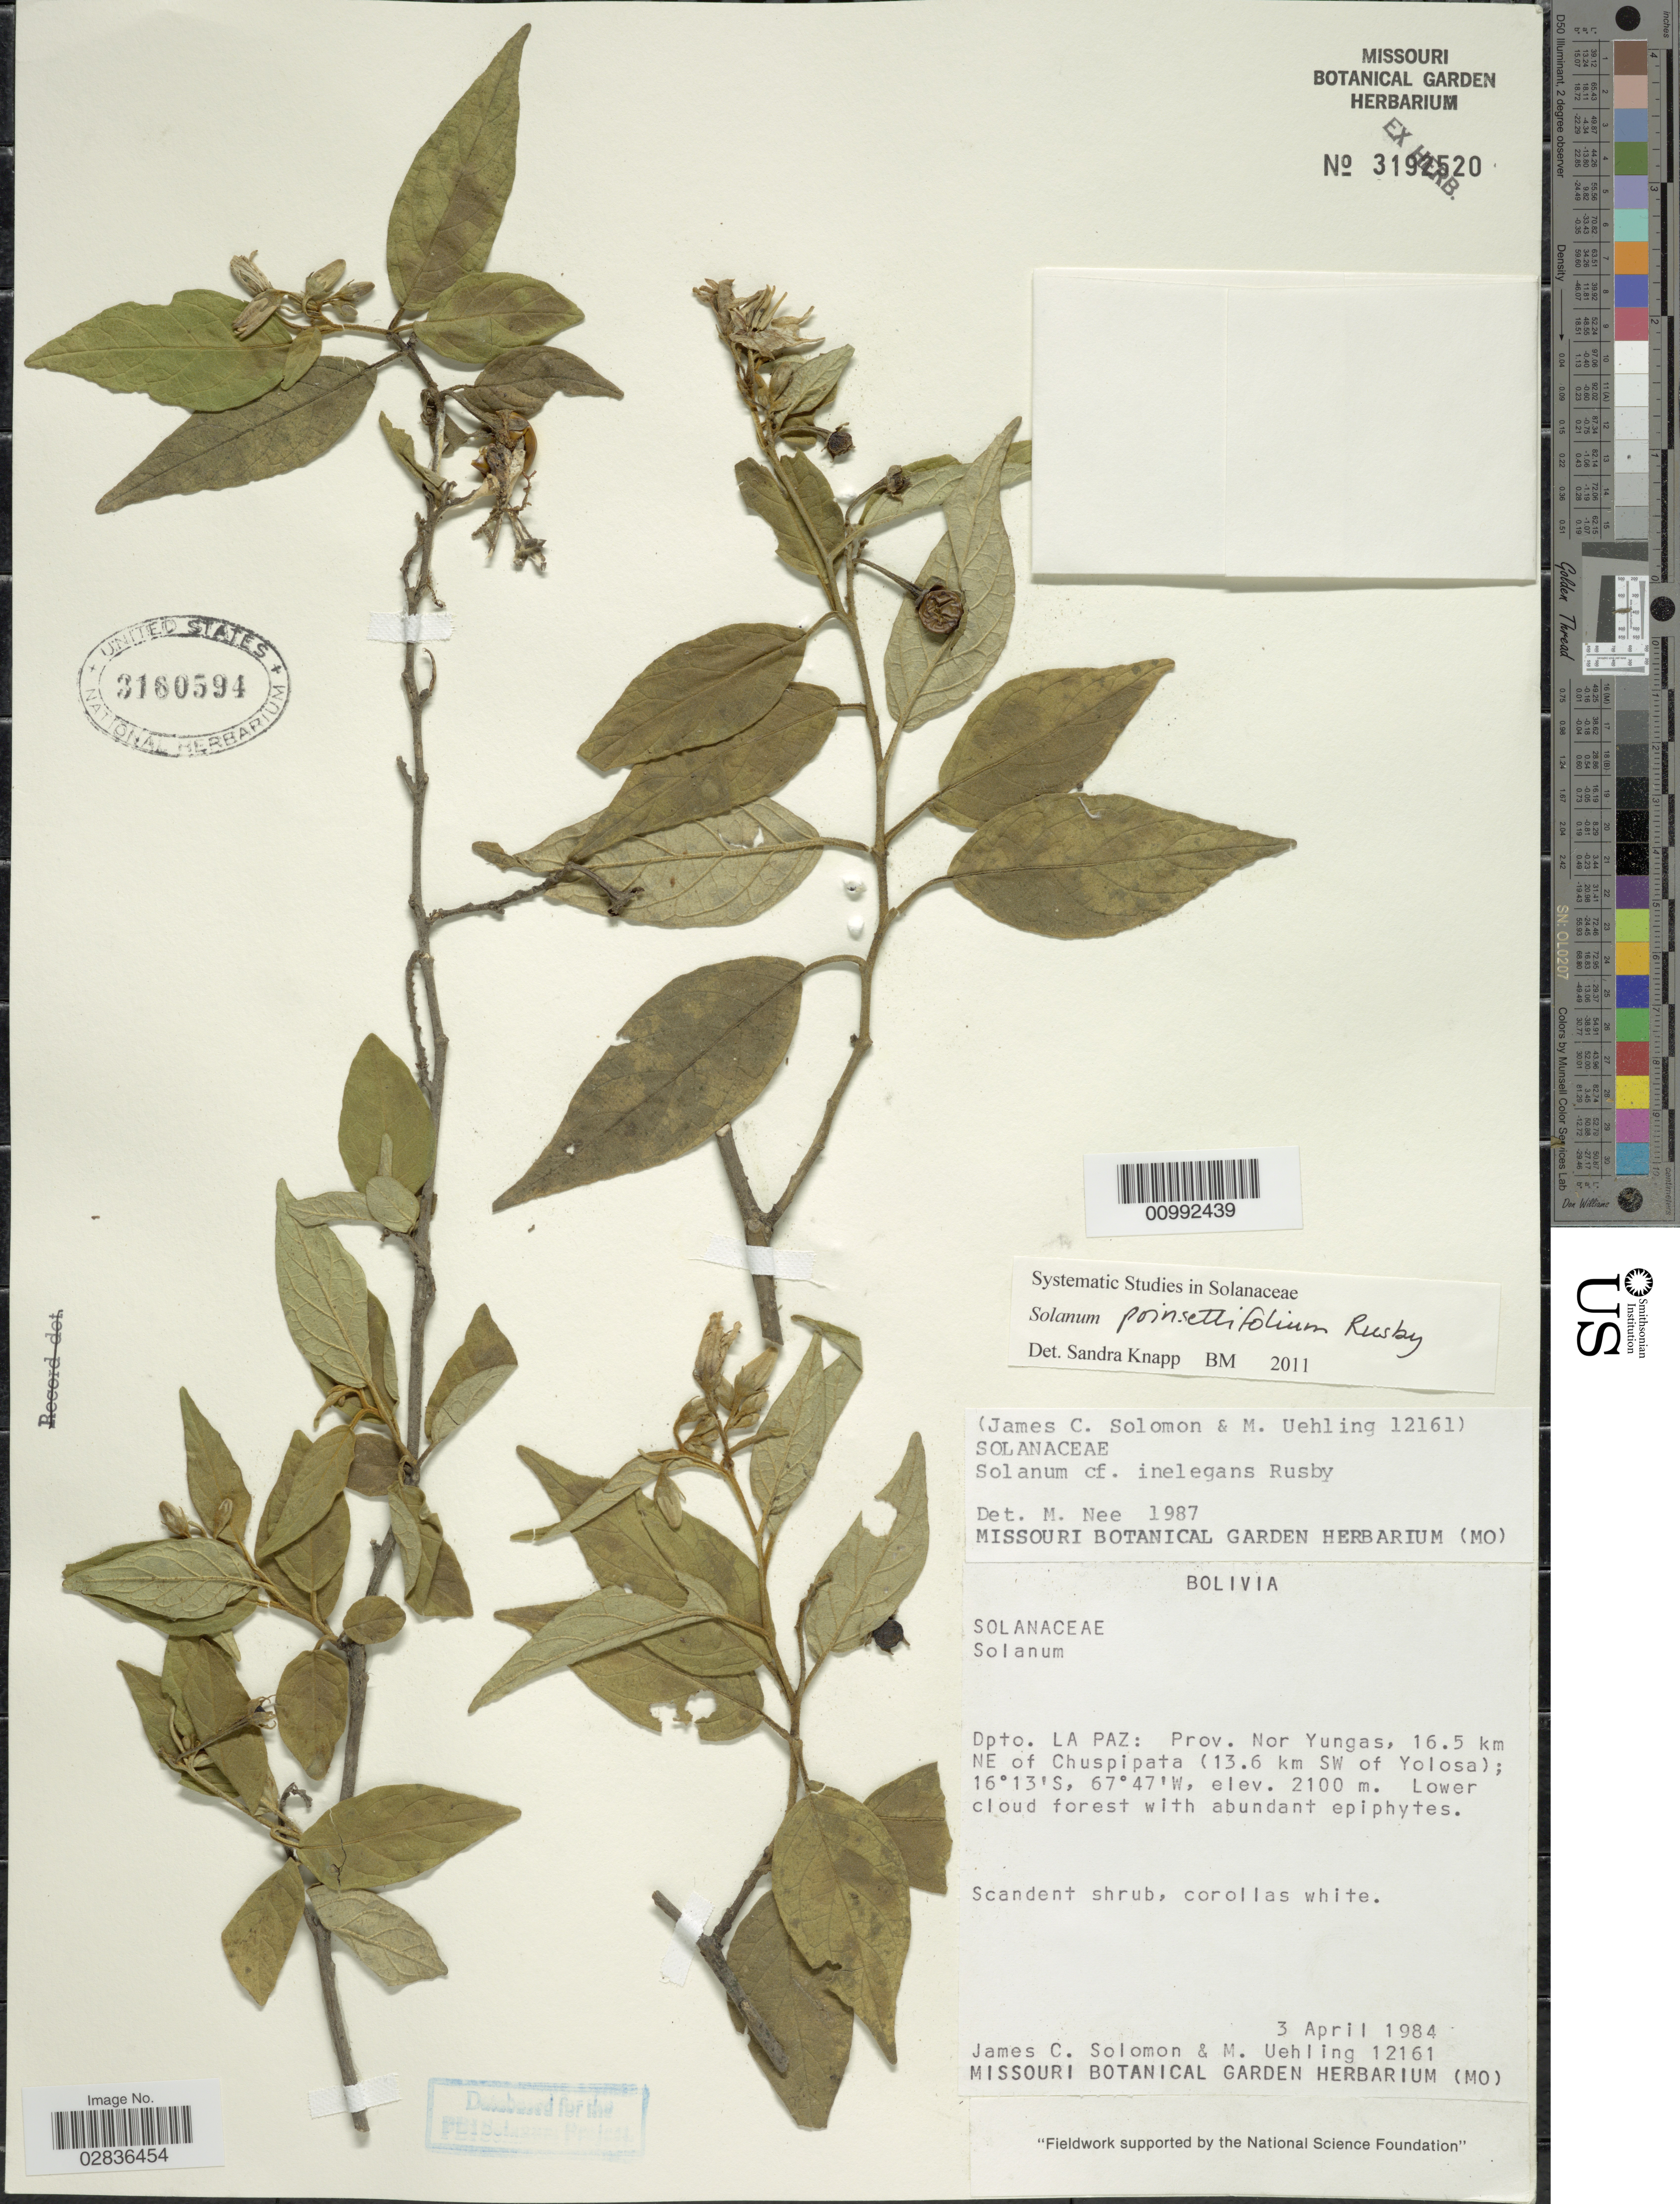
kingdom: Plantae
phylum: Tracheophyta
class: Magnoliopsida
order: Solanales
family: Solanaceae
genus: Solanum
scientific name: Solanum poinsettiifolium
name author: Rusby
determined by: Knapp, S. D.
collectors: J. C. Solomon & M. Uehling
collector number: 12161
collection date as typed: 3 Apr 1984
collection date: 1984-04-03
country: Bolivia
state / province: La Paz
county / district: Nor Yungas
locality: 16.5 km NE of Chuspipata, 13.6 km SW of Yolosa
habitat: lower cloud forest with abundant epiphytes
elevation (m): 2100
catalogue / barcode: US 3160594